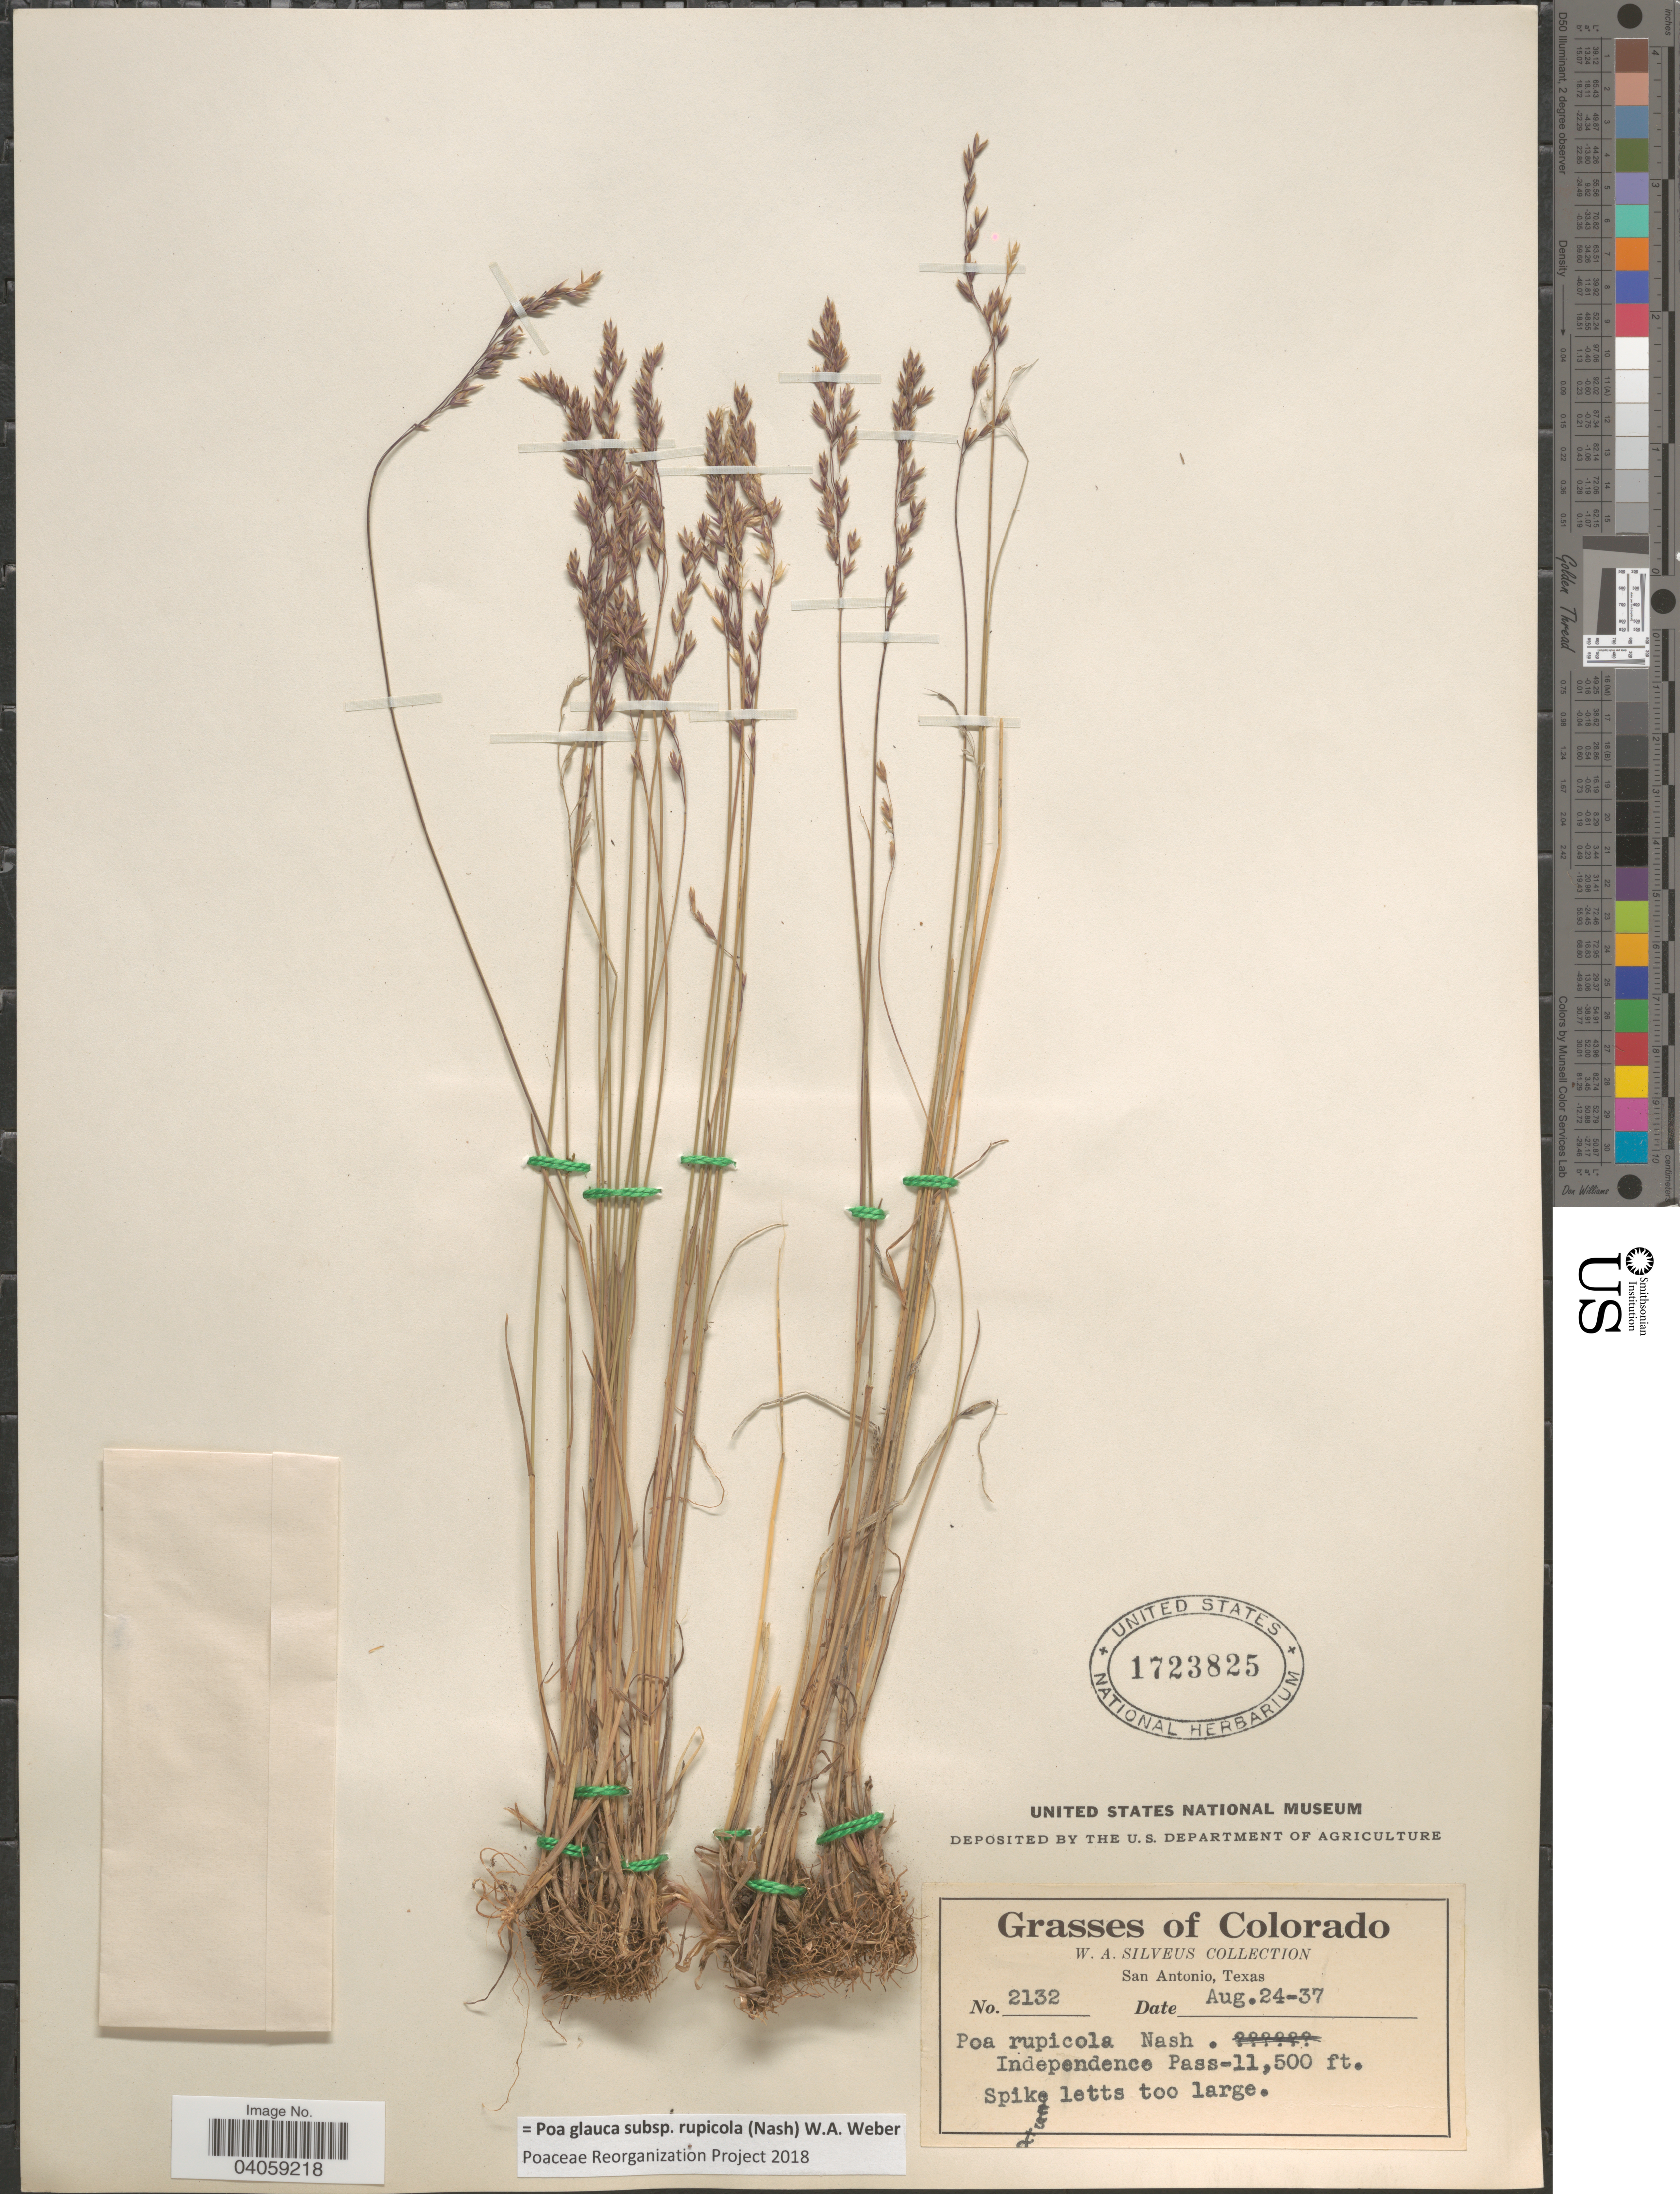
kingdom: Plantae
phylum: Tracheophyta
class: Liliopsida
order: Poales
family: Poaceae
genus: Poa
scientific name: Poa glauca subsp. rupicola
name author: (Nash) W.A. Weber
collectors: W. Silveus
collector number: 2132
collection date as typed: Transcribed d/m/y: 24/8/37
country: United States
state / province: Colorado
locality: Independence Pass.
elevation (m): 3505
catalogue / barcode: US 1723825